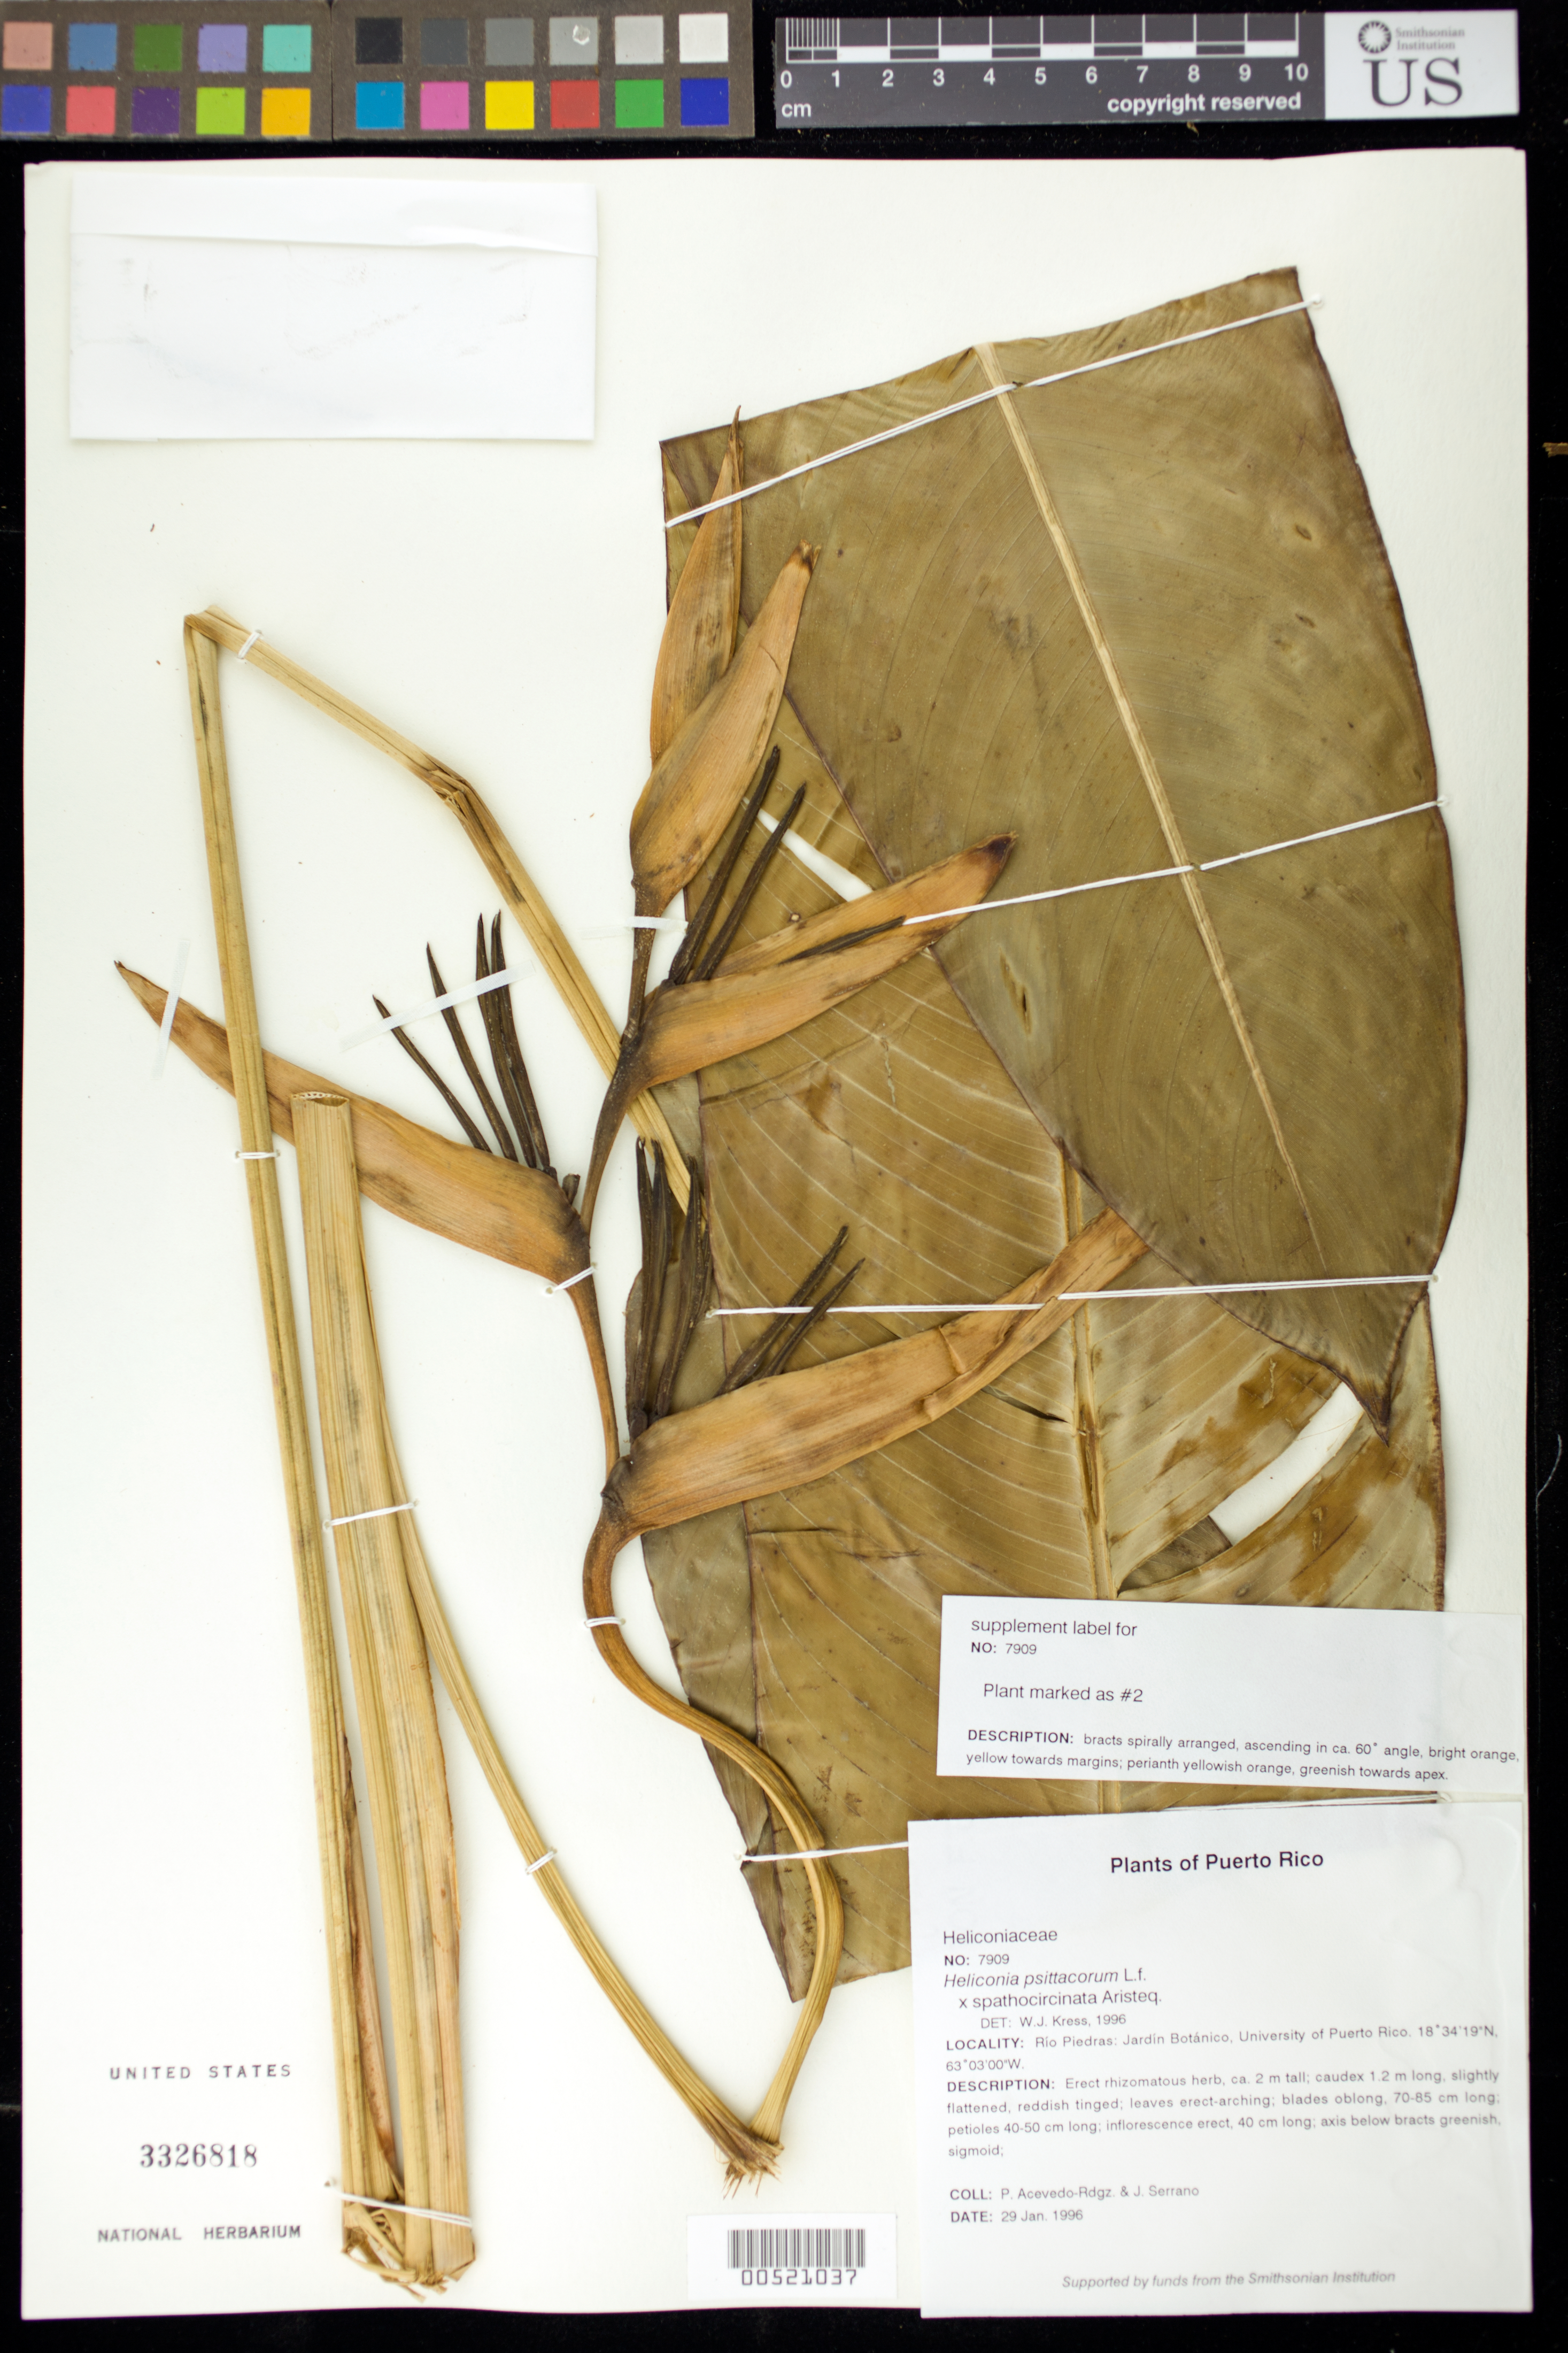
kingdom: Plantae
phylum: Tracheophyta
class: Liliopsida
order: Zingiberales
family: Heliconiaceae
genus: Heliconia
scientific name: Heliconia psittacorum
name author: L. f.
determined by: Kress, W. J., (US), Smithsonian Institution - National Museum of Natural History (UNITED STATES)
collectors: P. Acevedo-Rodr. & J. Serrano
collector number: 7909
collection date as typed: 29 Jan 1996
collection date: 1996-01-29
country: Puerto Rico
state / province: San Juan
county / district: Río Piedras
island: Puerto Rico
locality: Río Piedras: Jardín Botánico University of Puerto Rico.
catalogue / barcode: US 3326818